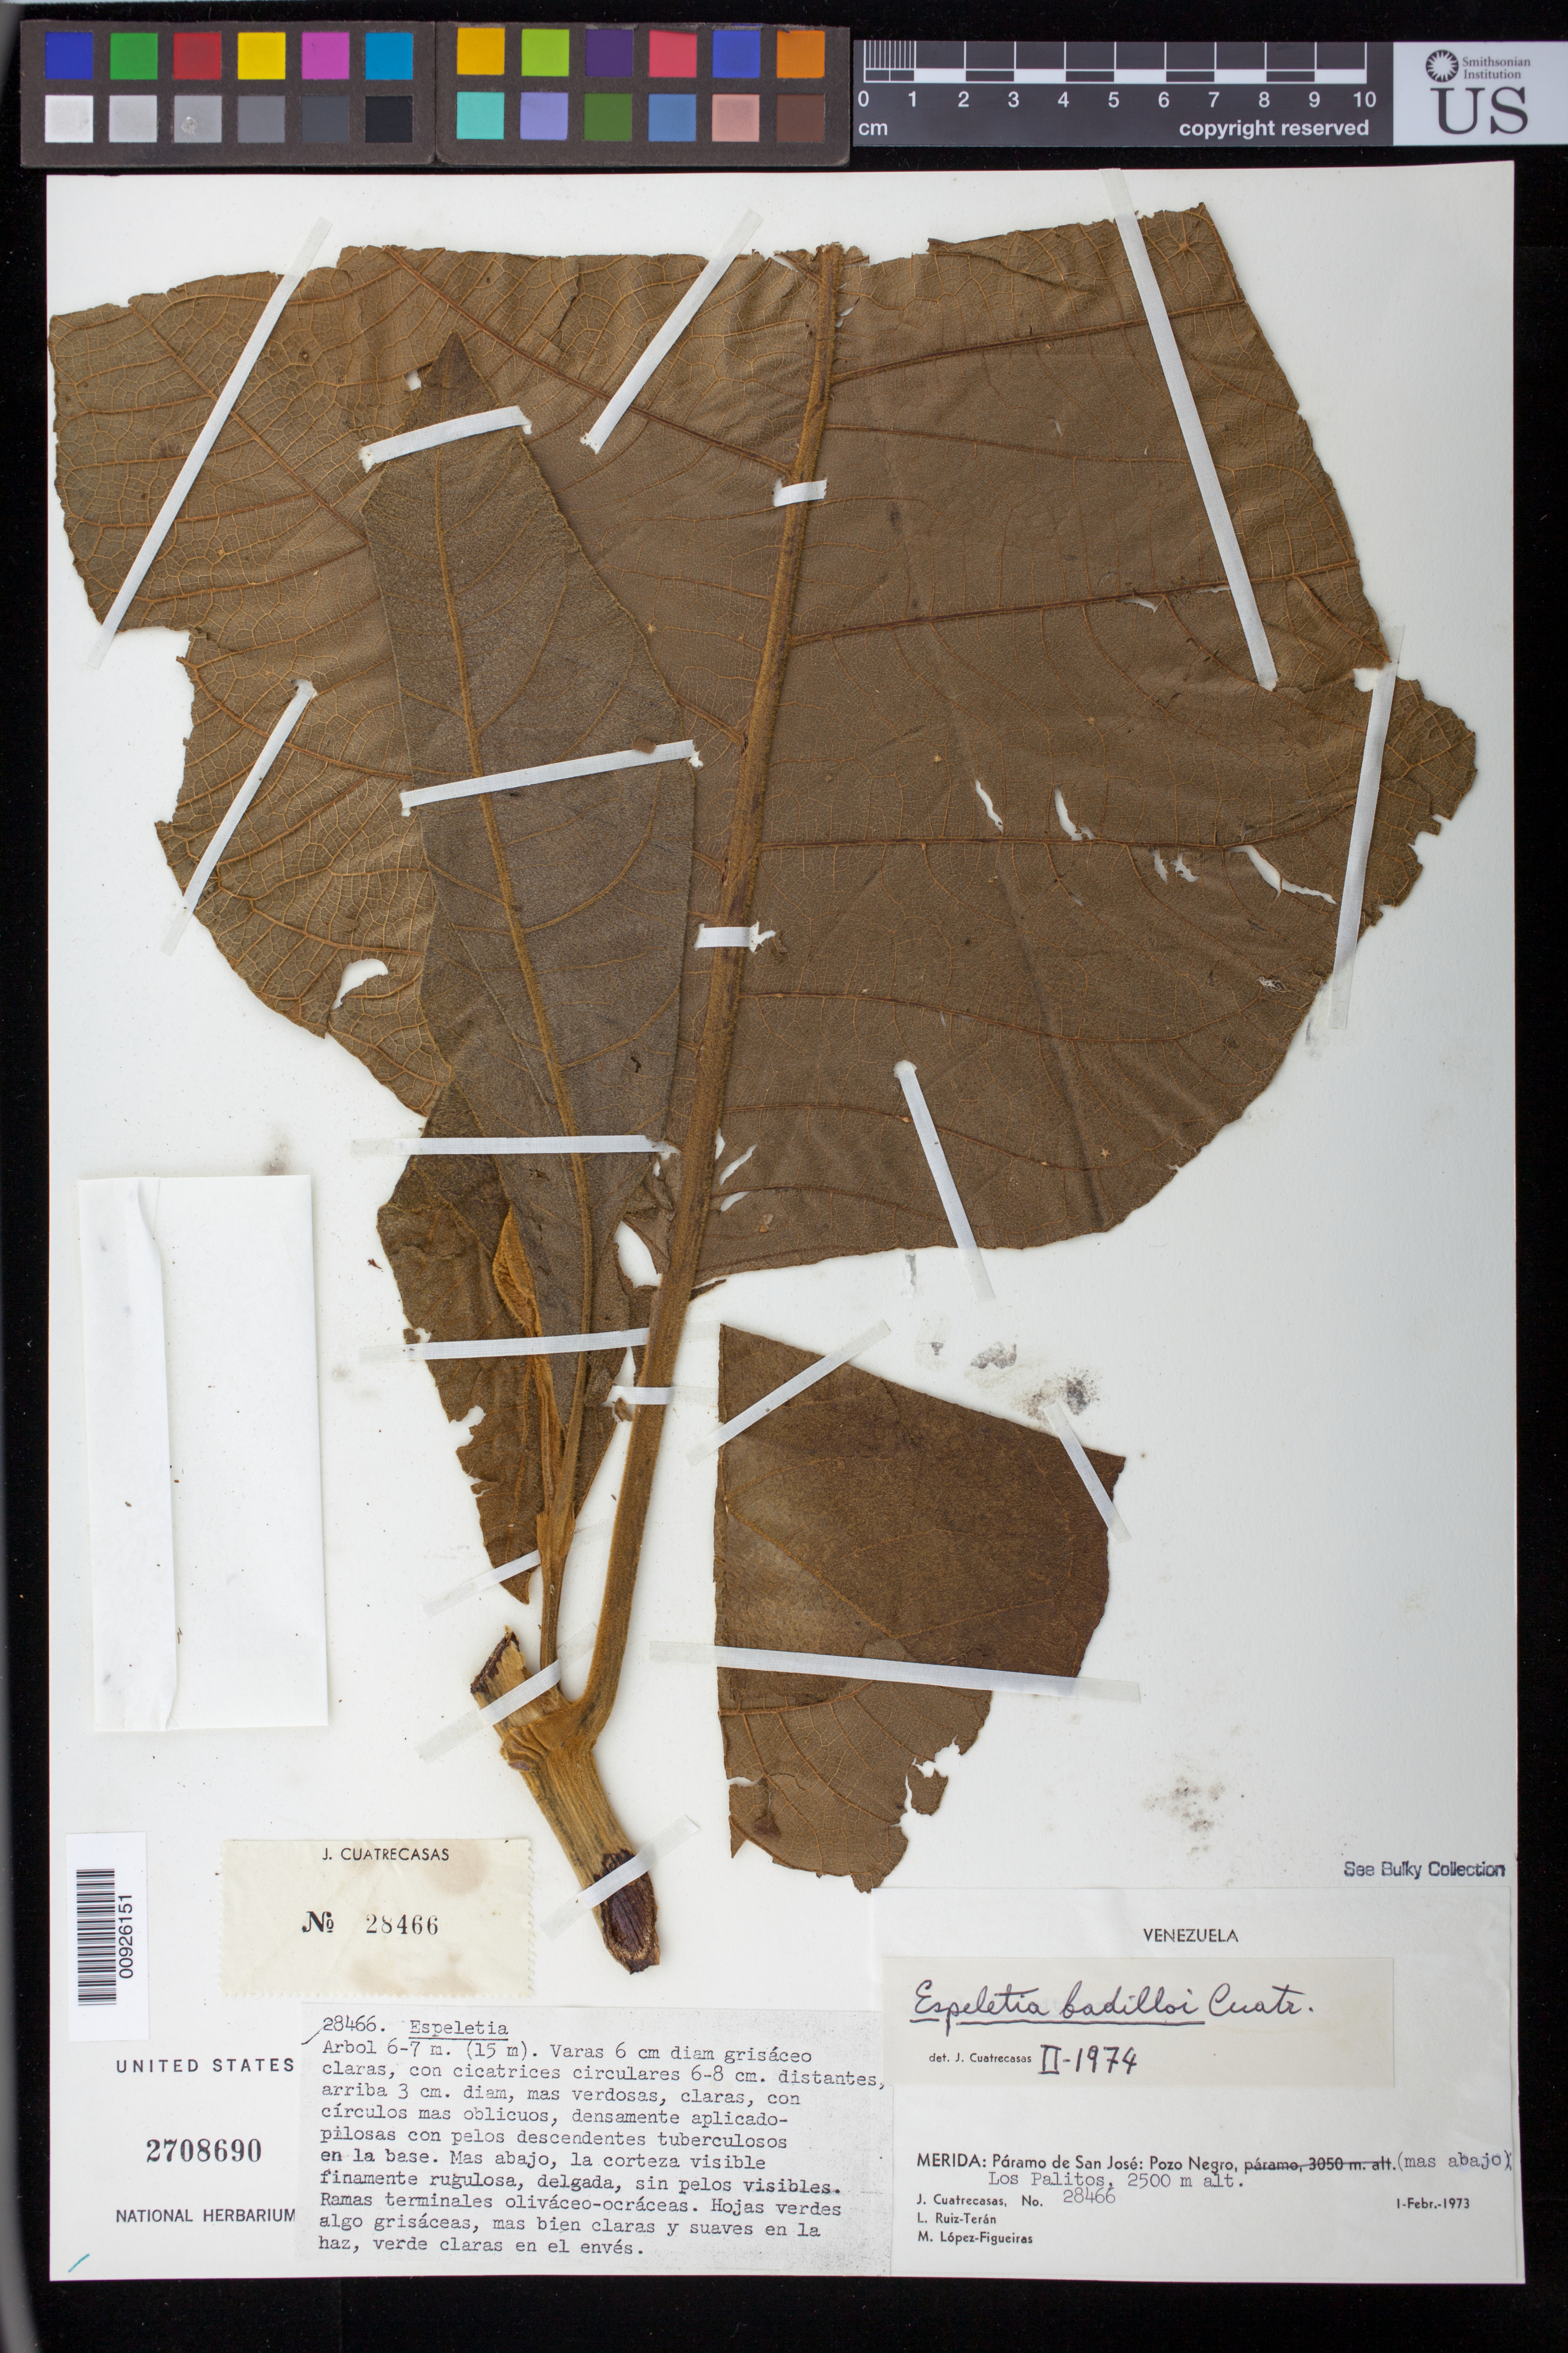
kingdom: Plantae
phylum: Tracheophyta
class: Magnoliopsida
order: Asterales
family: Asteraceae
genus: Carramboa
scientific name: Carramboa badilloi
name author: (Cuatrec.) Cuatrec.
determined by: Cuatrecasas, J.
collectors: J. Cuatrecasas, L. E. Ruíz-Terán & M. López Figueiras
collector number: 28466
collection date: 1973-02-01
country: Venezuela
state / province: Mérida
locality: Paramo de San Jose: Pozo Negro, Los Palitos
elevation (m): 2500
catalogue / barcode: US 2708690